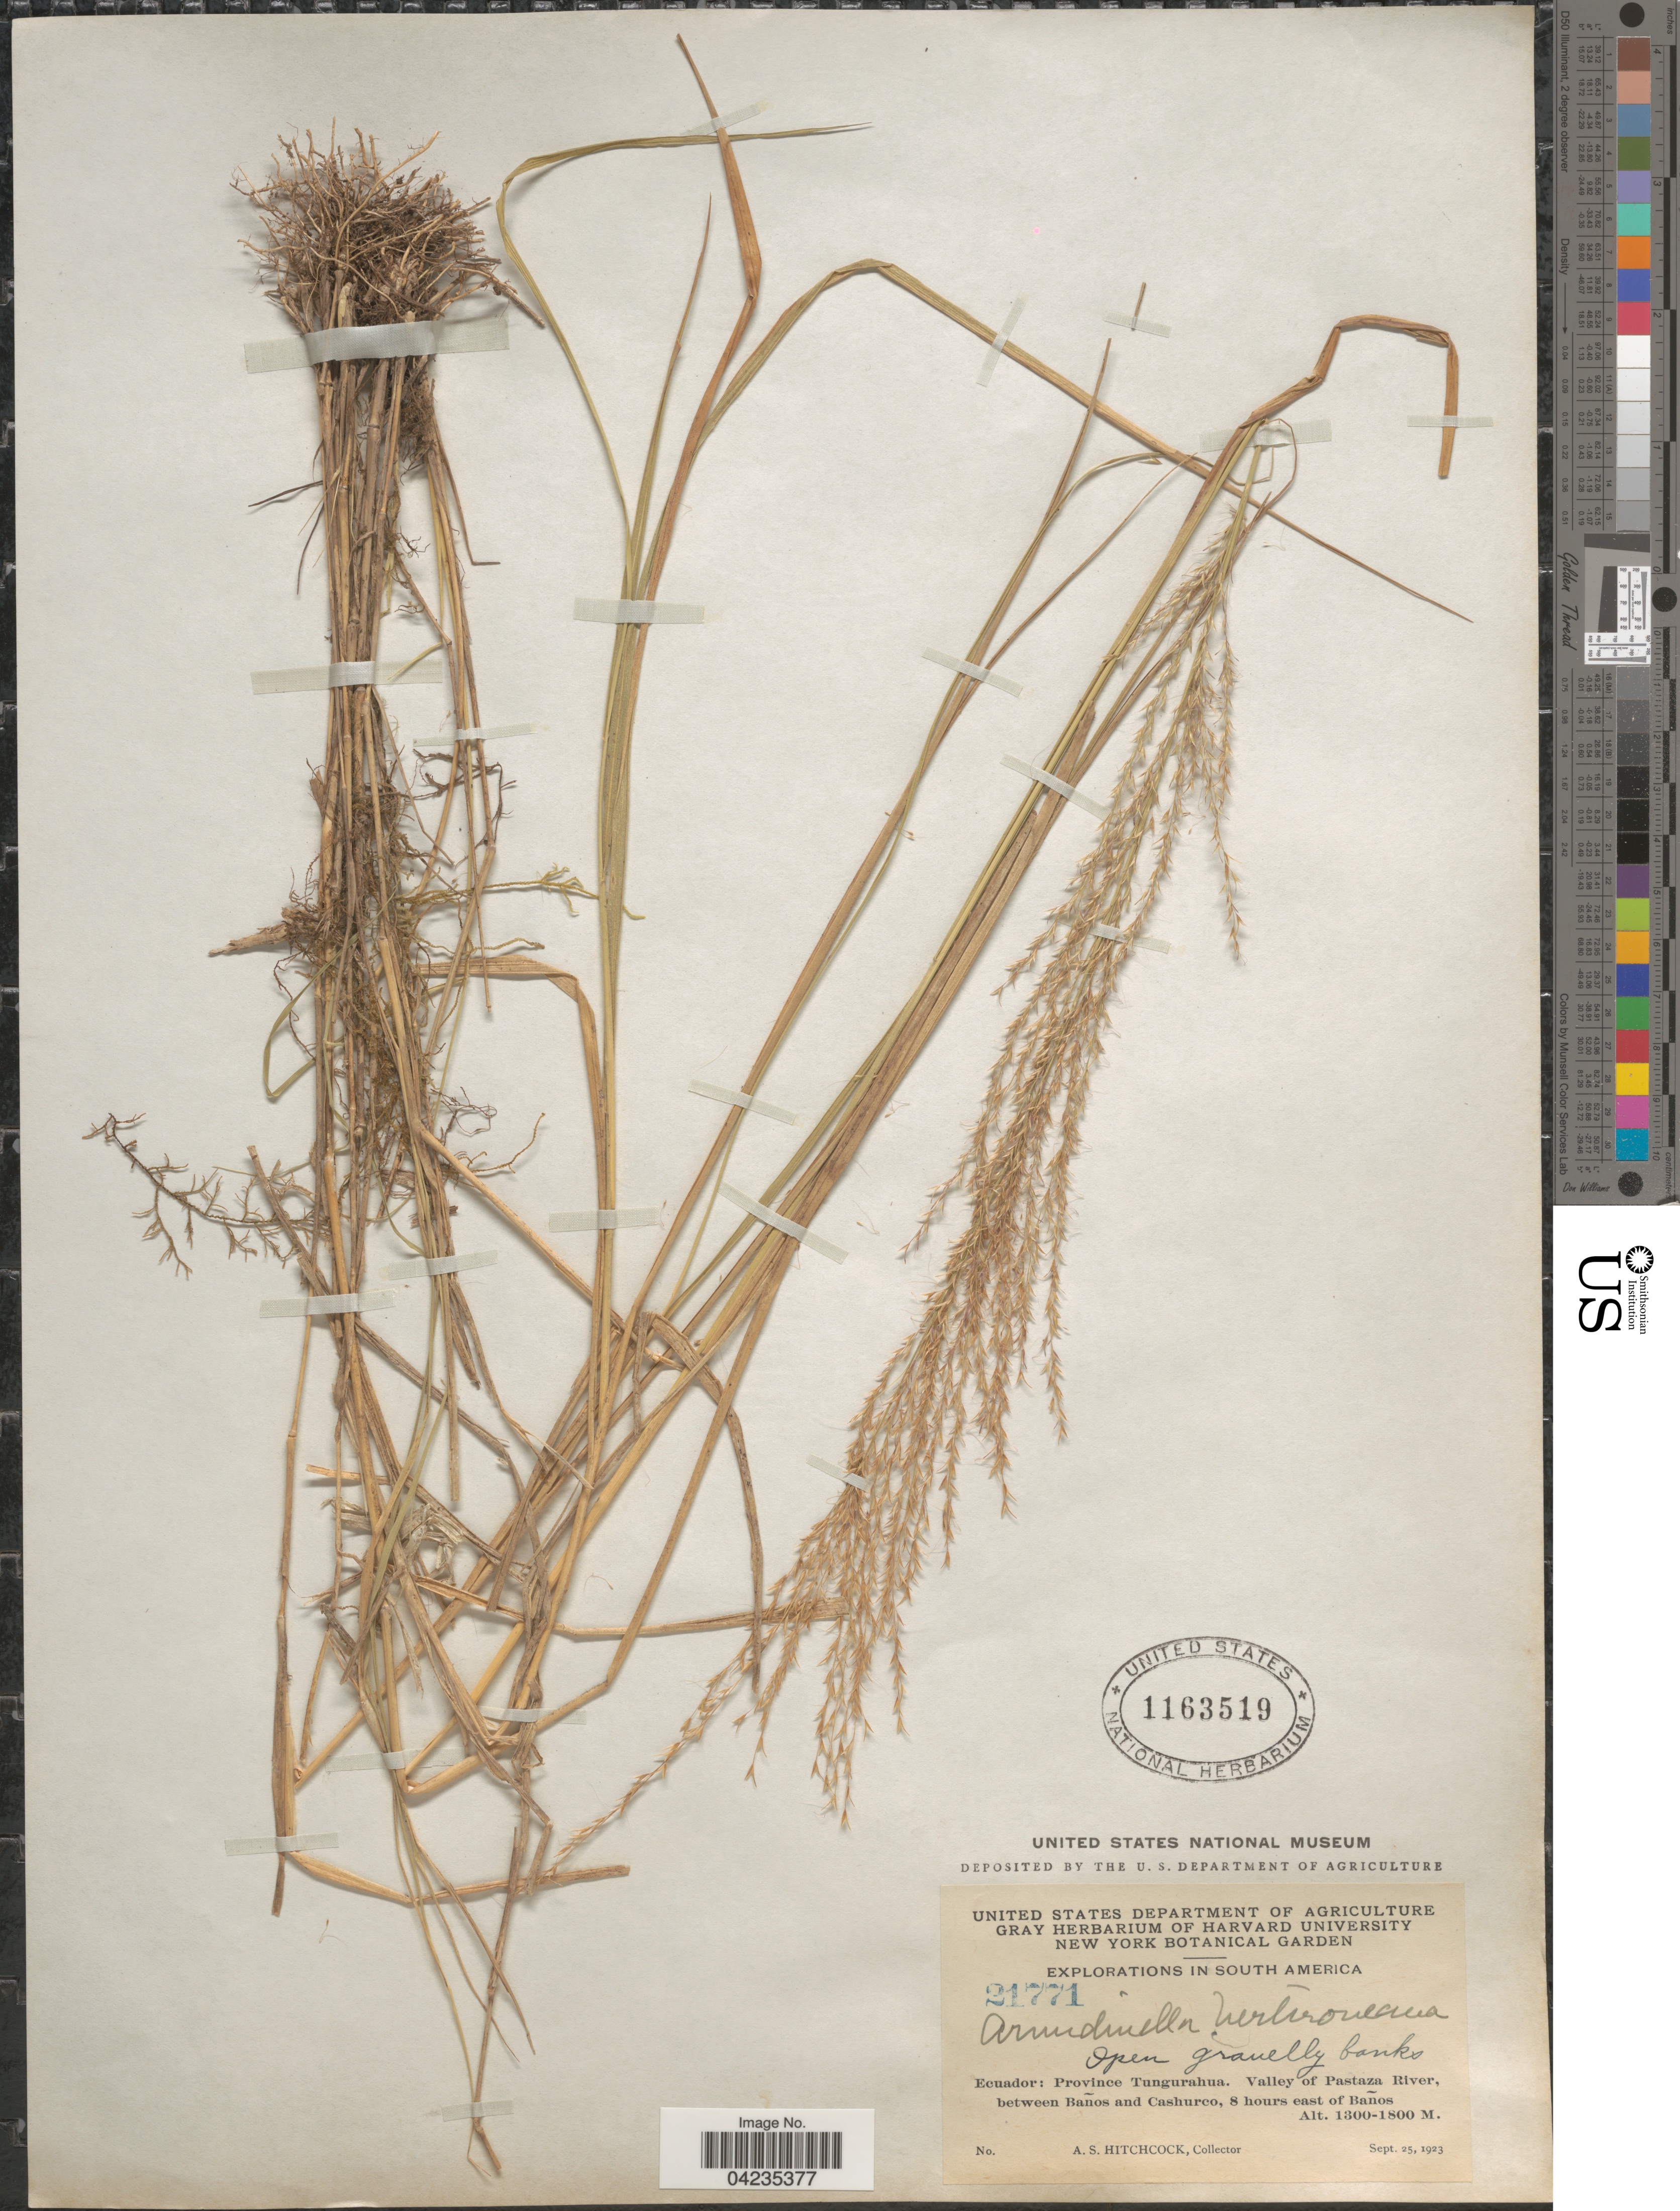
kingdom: Plantae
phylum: Tracheophyta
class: Liliopsida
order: Poales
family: Poaceae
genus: Arundinella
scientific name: Arundinella berteroniana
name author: (Schult.) Hitchc. & Chase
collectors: A. S. Hitchcock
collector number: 21771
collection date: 1923-09-25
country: Ecuador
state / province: Tungurahua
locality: Explorations in South America. Valley of Pastaza River, between Baños and Cashurco, 8 hours east of Baños.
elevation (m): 1300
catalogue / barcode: US 1163519